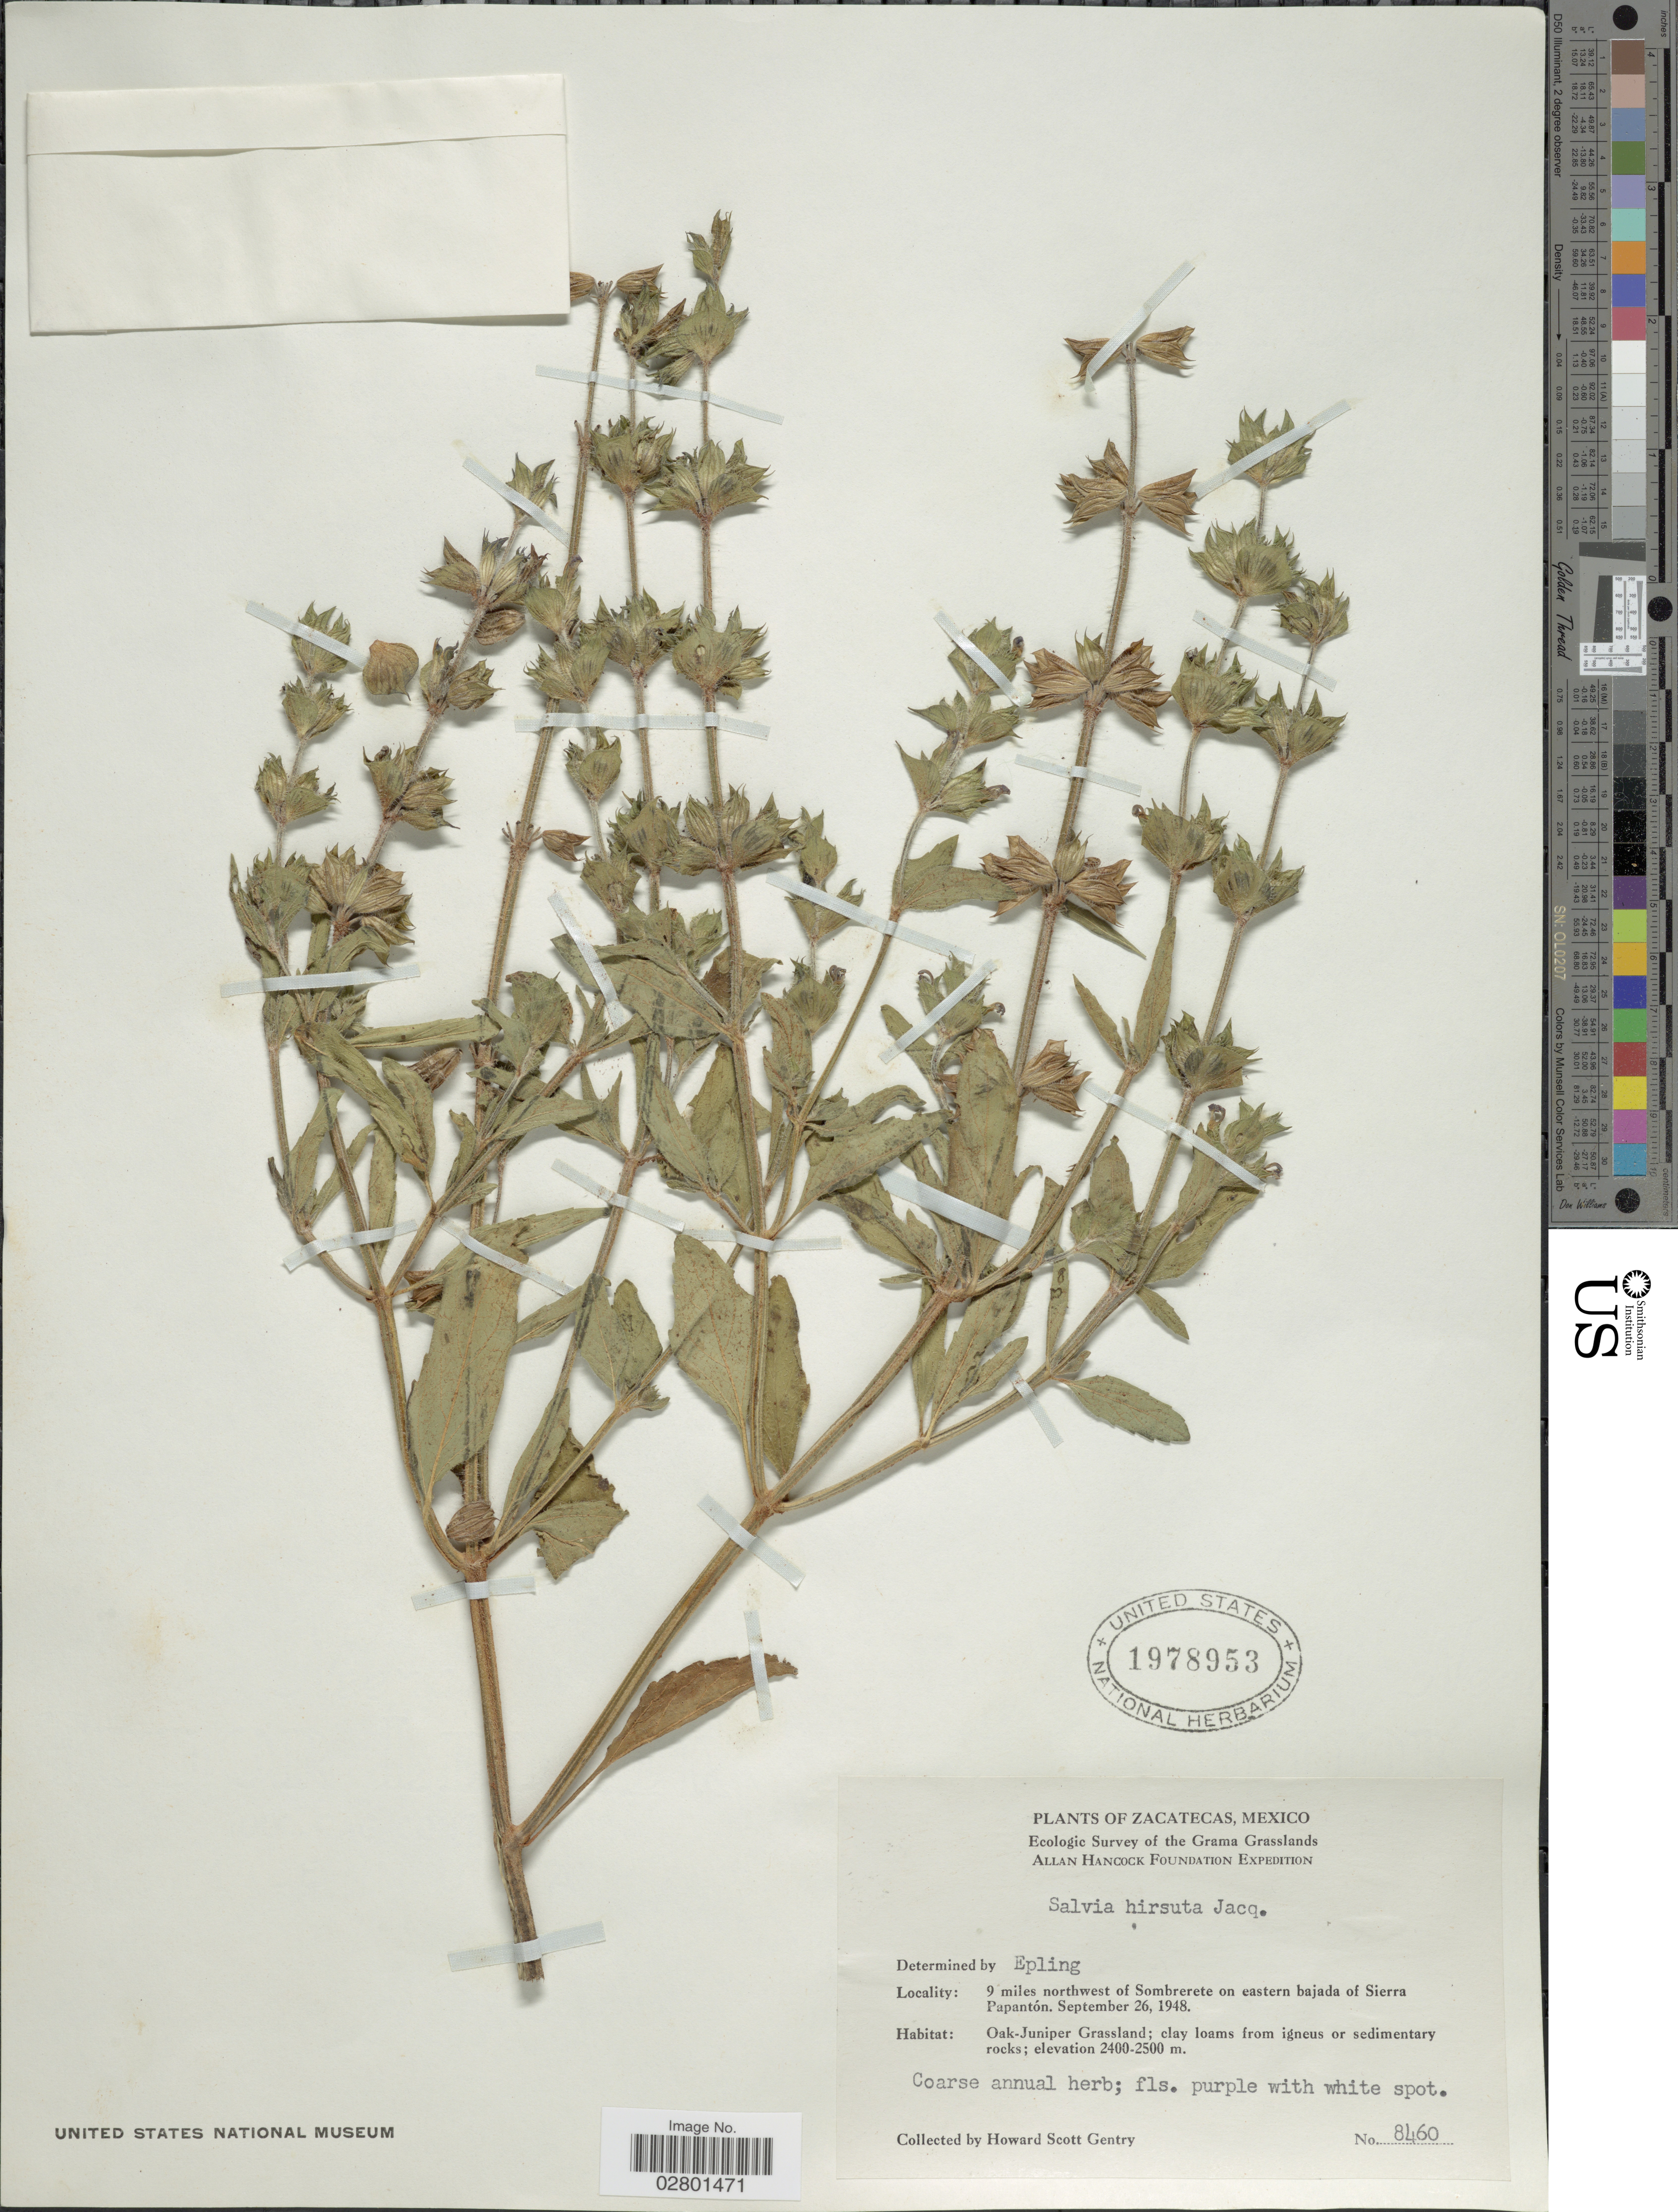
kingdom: Plantae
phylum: Tracheophyta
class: Magnoliopsida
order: Lamiales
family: Lamiaceae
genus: Salvia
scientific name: Salvia hirsuta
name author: Jacq.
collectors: H. S. Gentry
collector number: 8460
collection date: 1948-09-26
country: Mexico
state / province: Zacatecas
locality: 9 miles northwest of Sombrerete on eastern bajada of Sierra Papantón.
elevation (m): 2400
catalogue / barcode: US 1978953